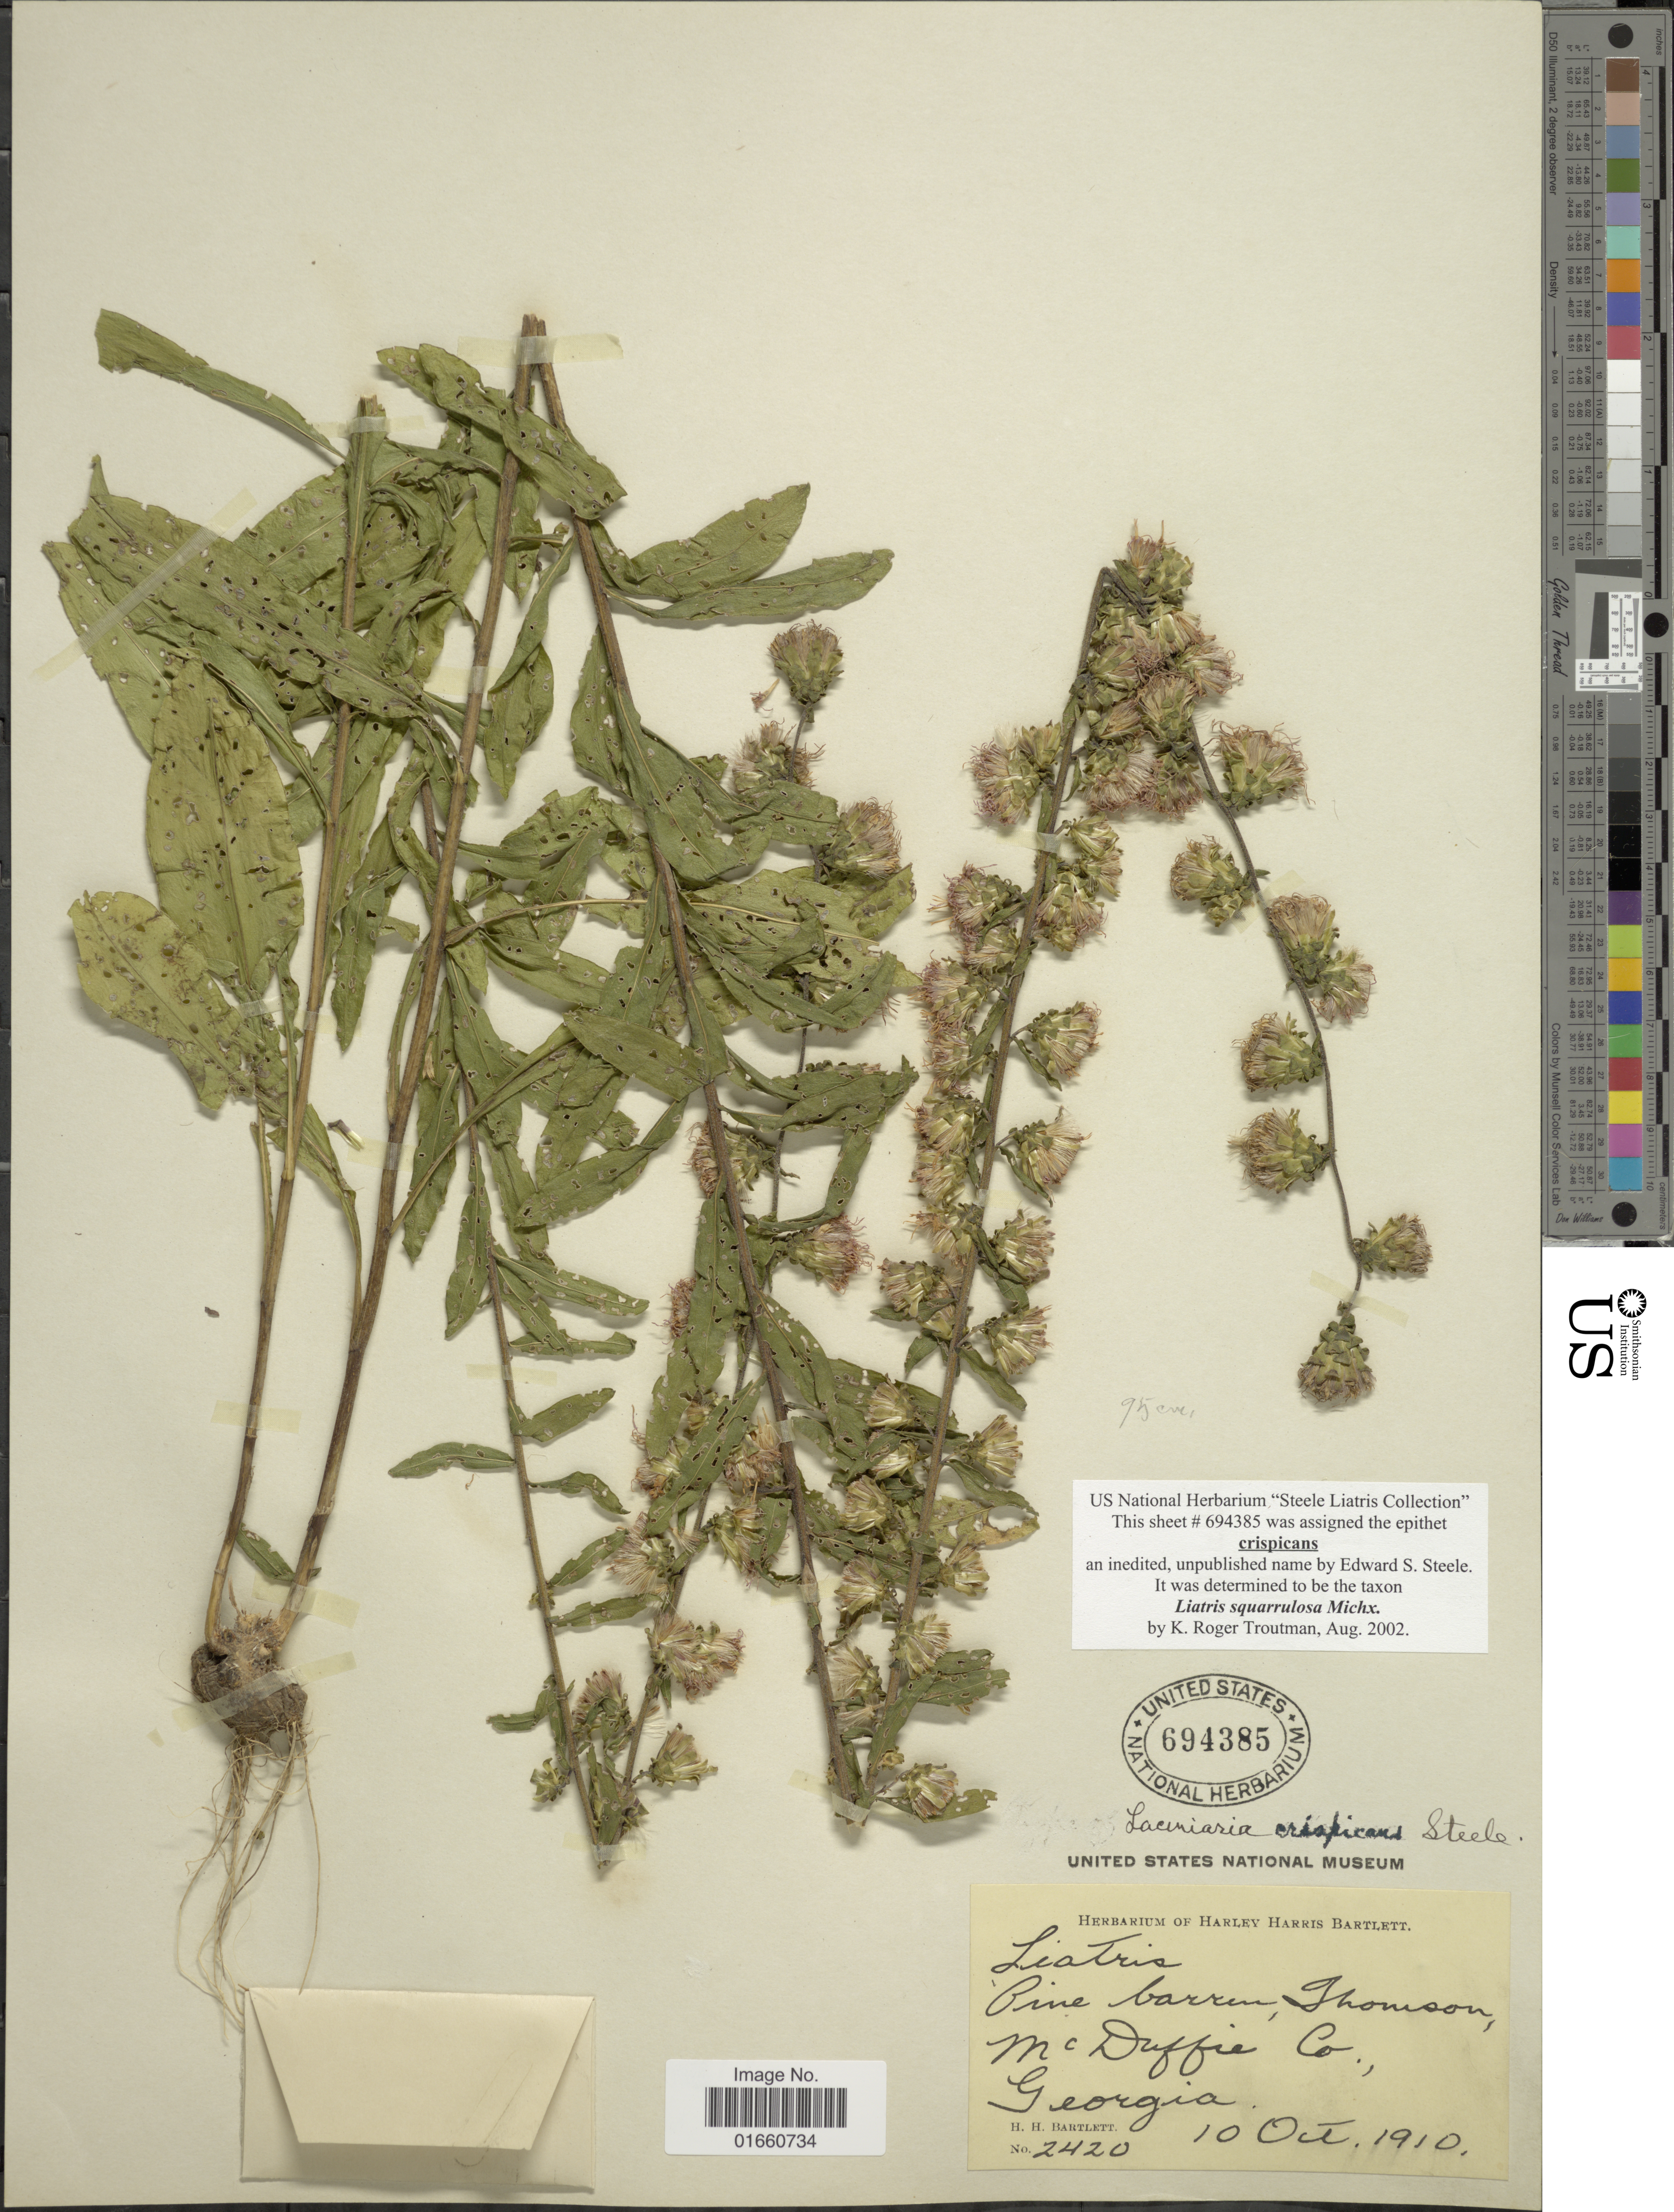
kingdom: Plantae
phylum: Tracheophyta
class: Magnoliopsida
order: Asterales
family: Asteraceae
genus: Liatris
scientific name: Liatris squarrulosa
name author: Michx.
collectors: H. H. Bartlett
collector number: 2420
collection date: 1910-10-10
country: United States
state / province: Georgia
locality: Pine barren, Thomson, McDuffie Co.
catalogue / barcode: US 694385